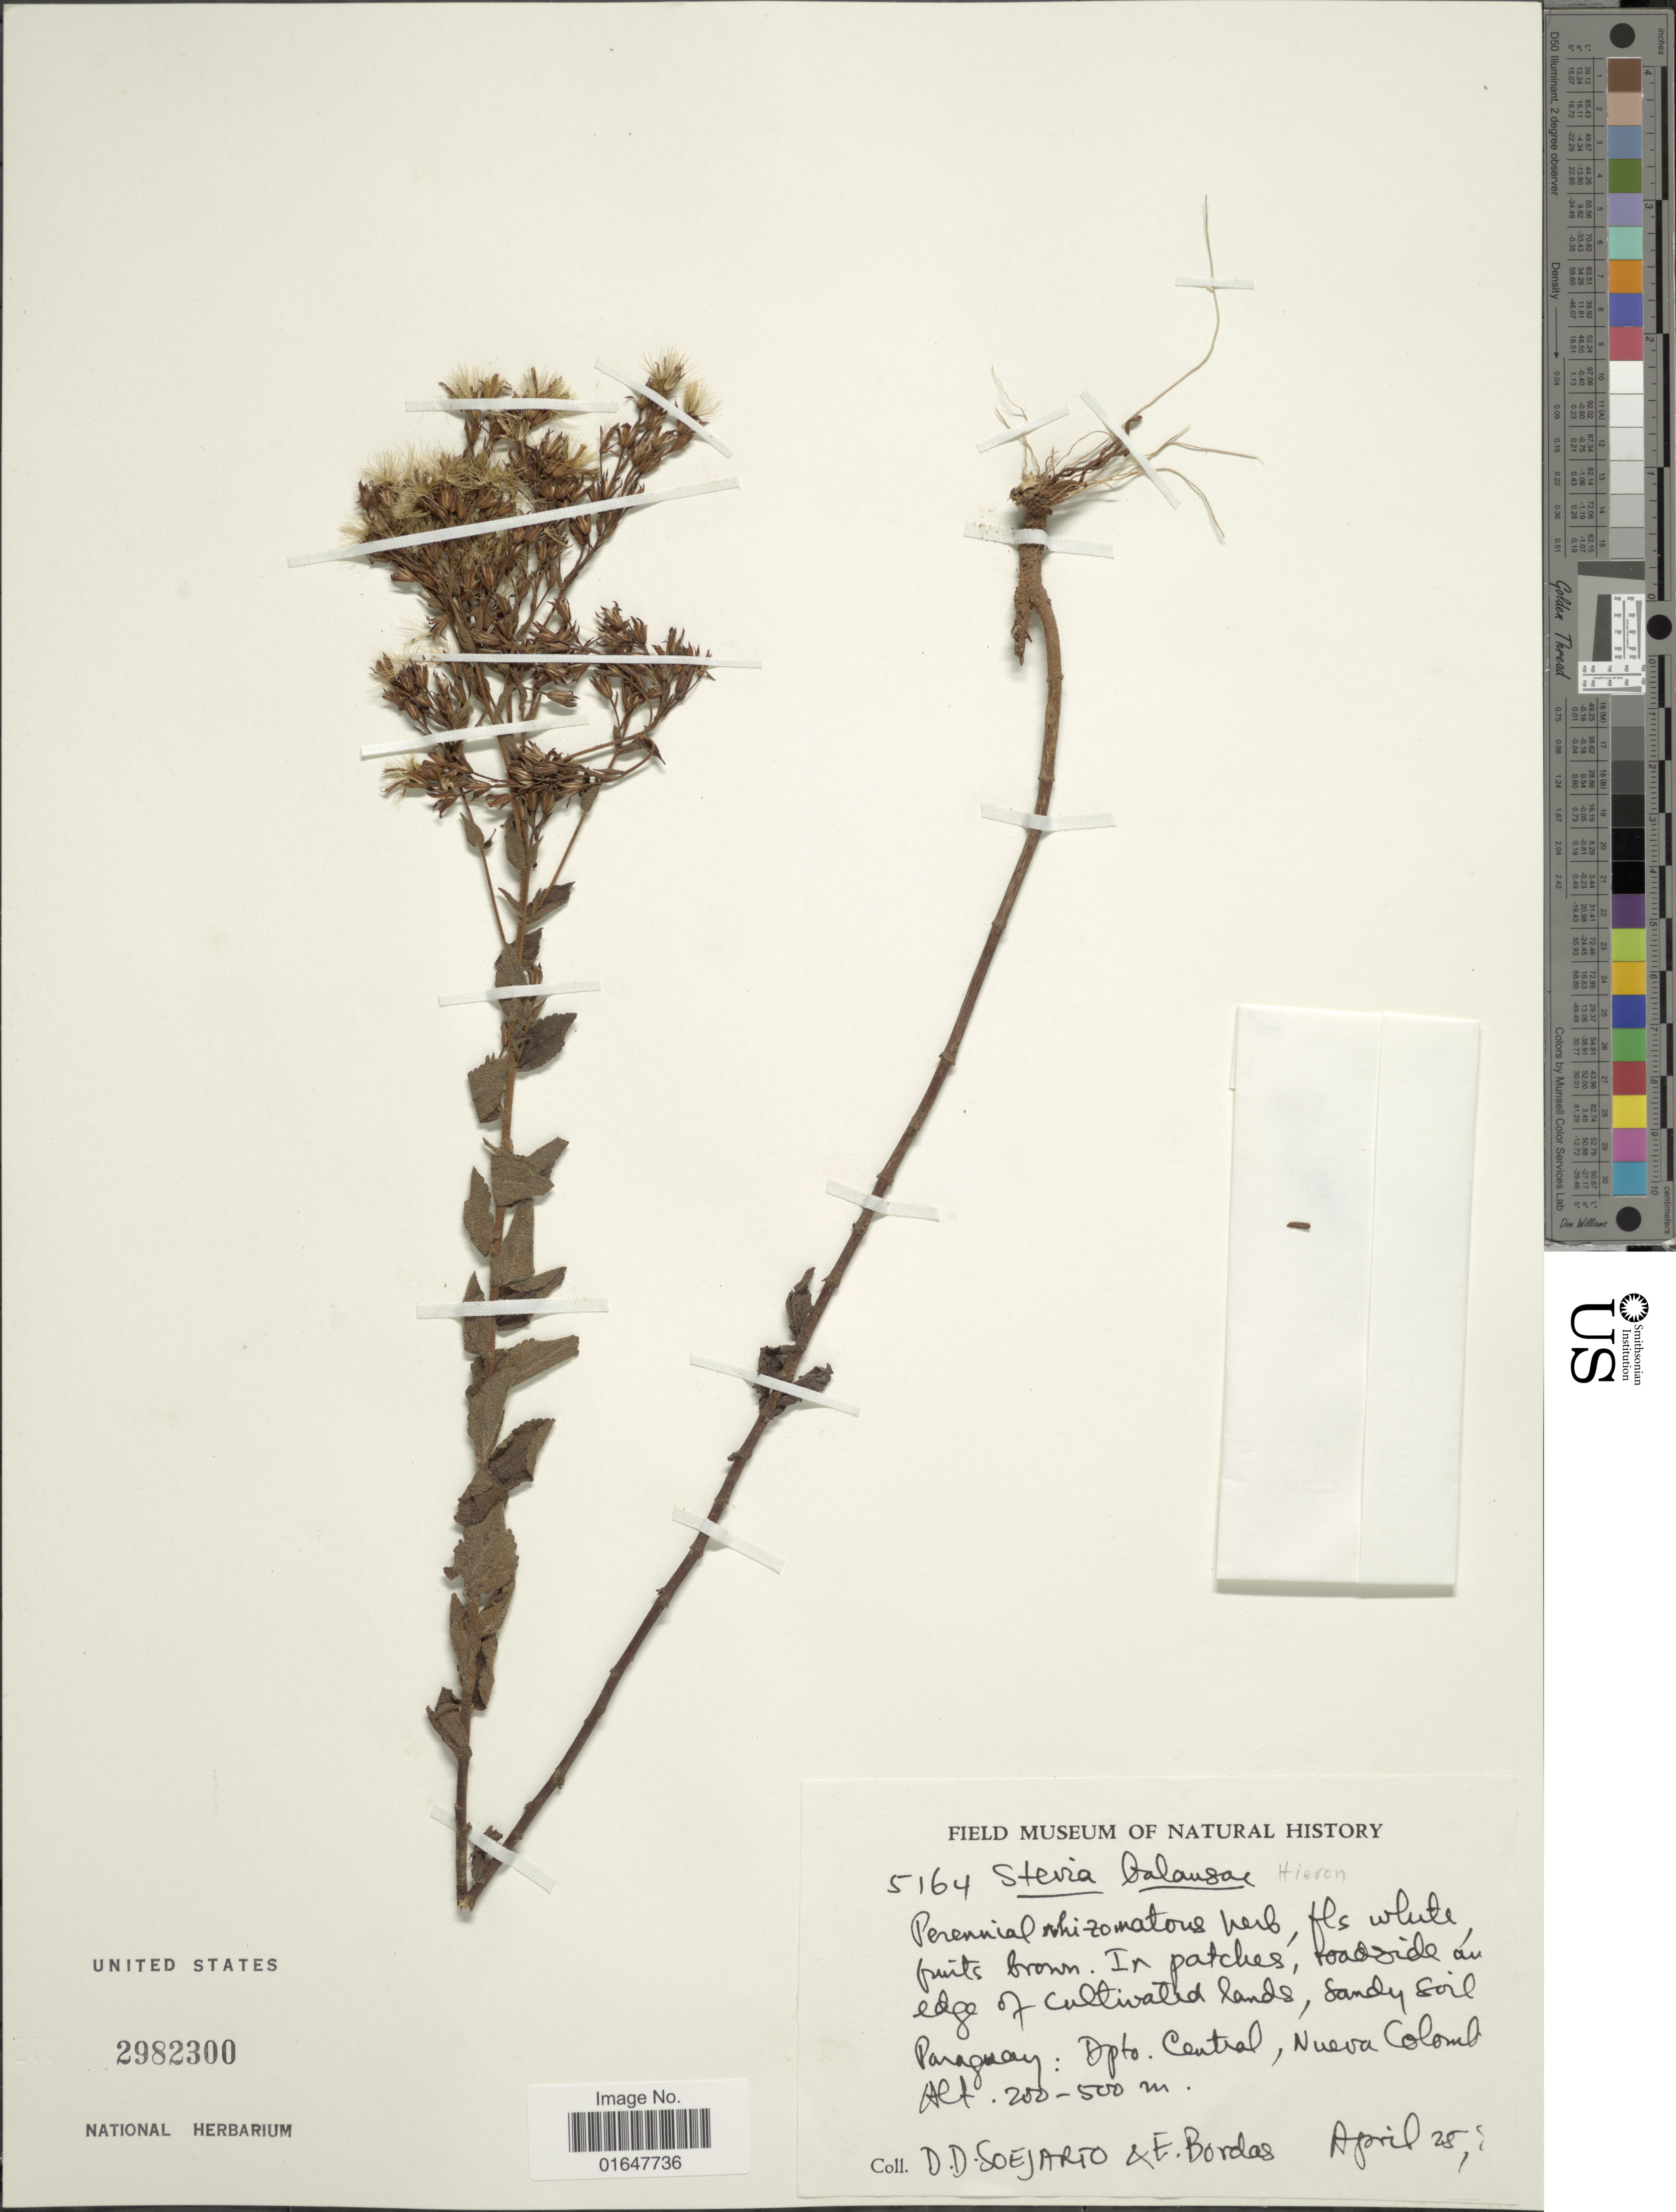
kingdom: Plantae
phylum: Tracheophyta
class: Magnoliopsida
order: Asterales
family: Asteraceae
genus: Stevia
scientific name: Stevia balansae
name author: Hieron.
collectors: E. Bordas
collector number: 5164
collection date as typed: Transcribed d/m/y: /4/25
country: Paraguay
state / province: Central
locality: Nueva Colomb.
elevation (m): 200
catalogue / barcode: US 2982300